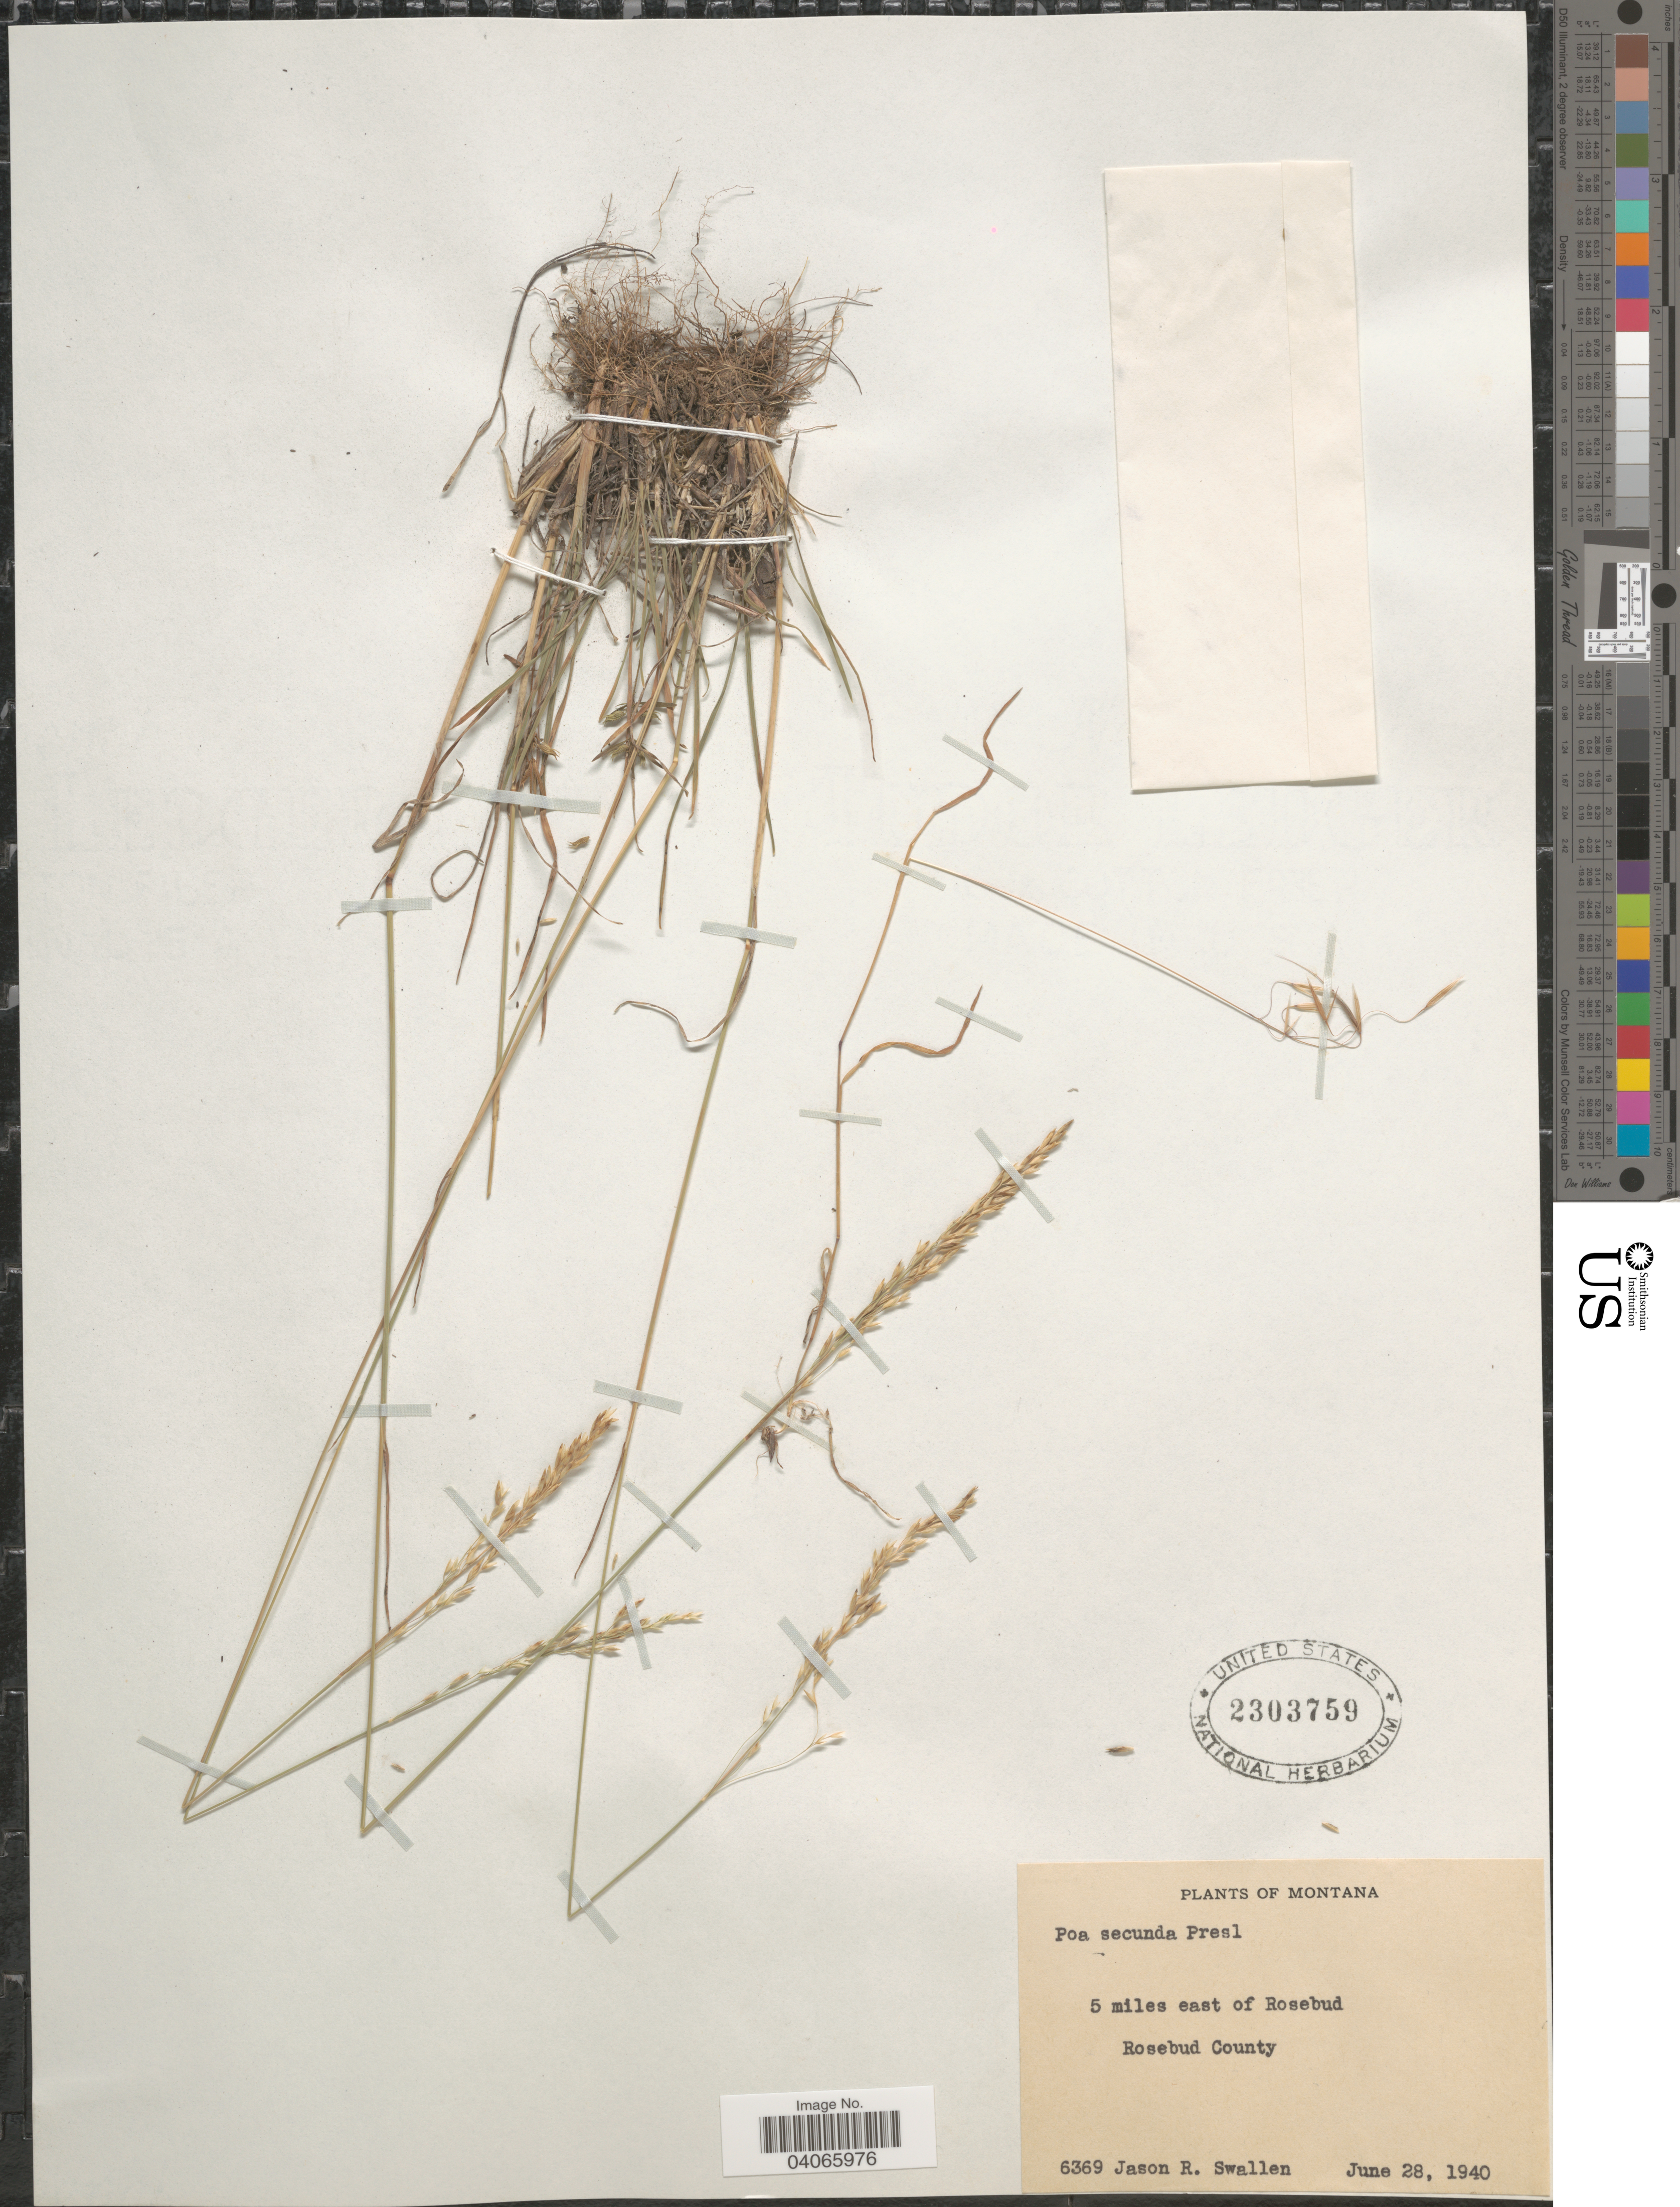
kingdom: Plantae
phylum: Tracheophyta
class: Liliopsida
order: Poales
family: Poaceae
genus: Poa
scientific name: Poa secunda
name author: J. Presl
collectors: J. R. Swallen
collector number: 6369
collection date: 1940-06-28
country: United States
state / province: Montana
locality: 5 miles east of Rosebud. Rosebud County.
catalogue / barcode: US 2303759